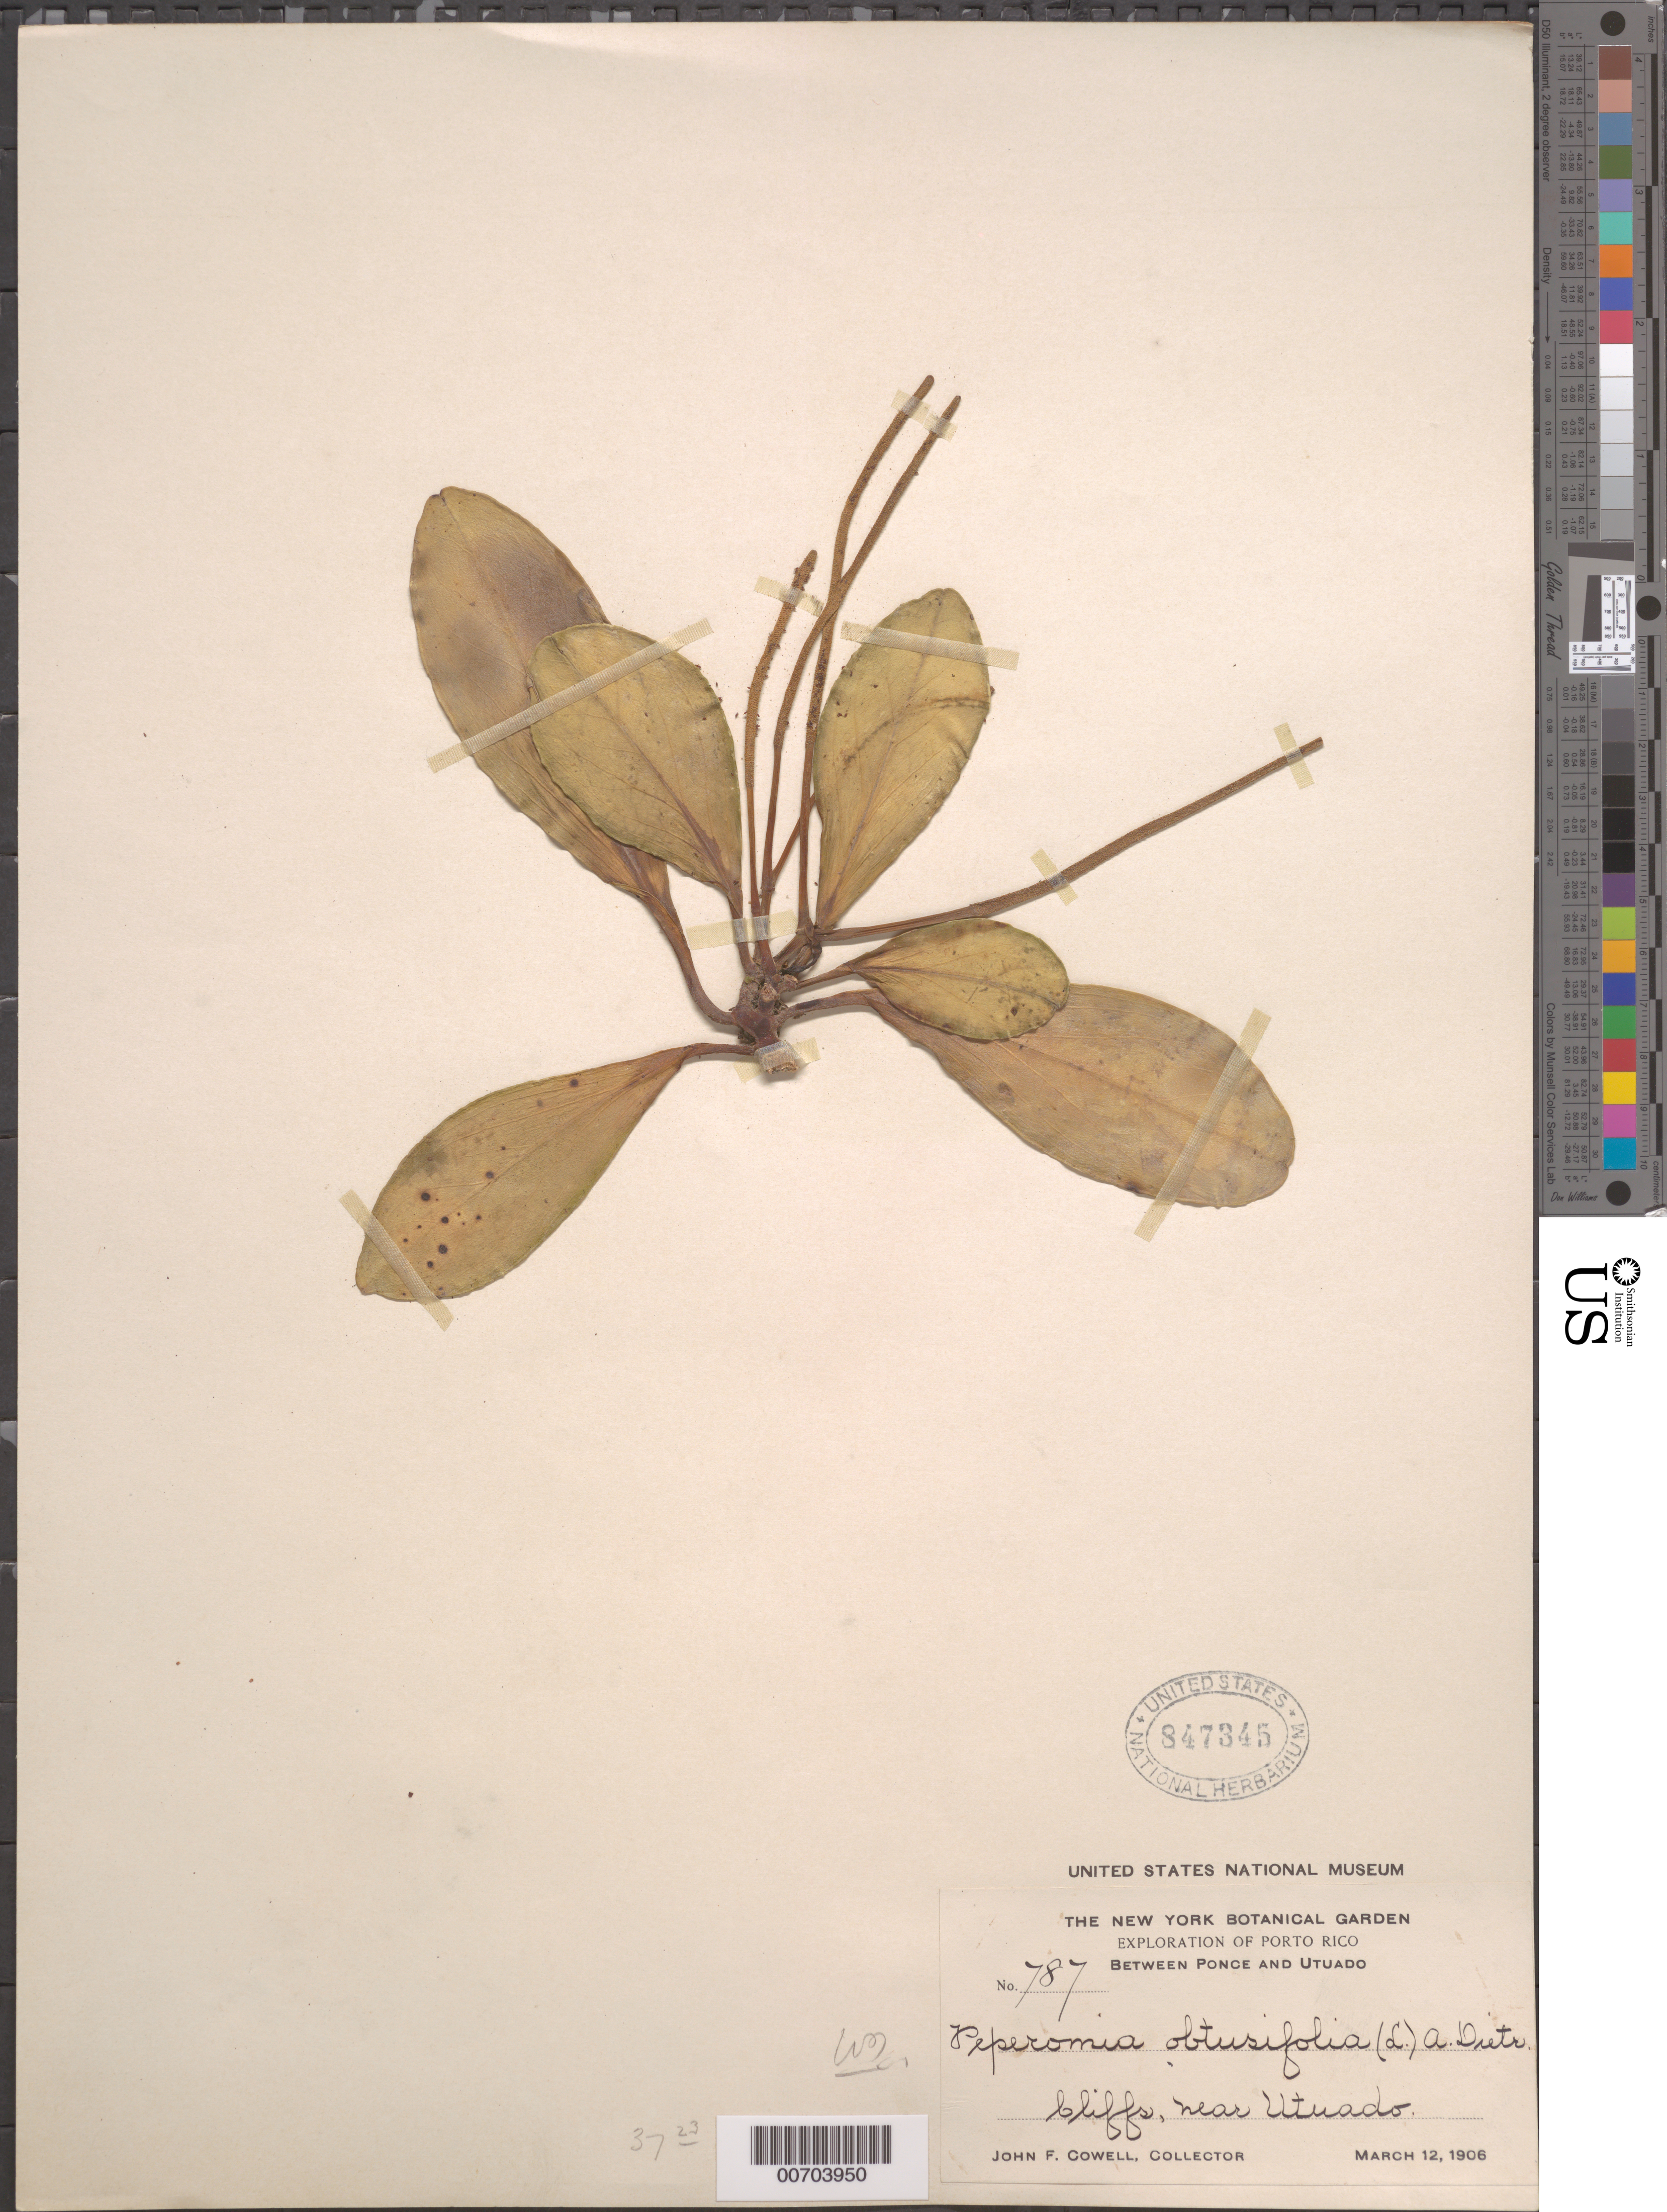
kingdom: Plantae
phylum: Tracheophyta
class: Magnoliopsida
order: Piperales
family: Piperaceae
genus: Peperomia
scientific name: Peperomia obtusifolia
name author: (L.) A. Dietr.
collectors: J. F. Cowell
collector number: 787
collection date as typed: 12 Mar 1906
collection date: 1906-03-12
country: Puerto Rico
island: Greater Antilles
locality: Btw. Ponce and Utuado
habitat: Cliffs, near Utuado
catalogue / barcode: US 847345